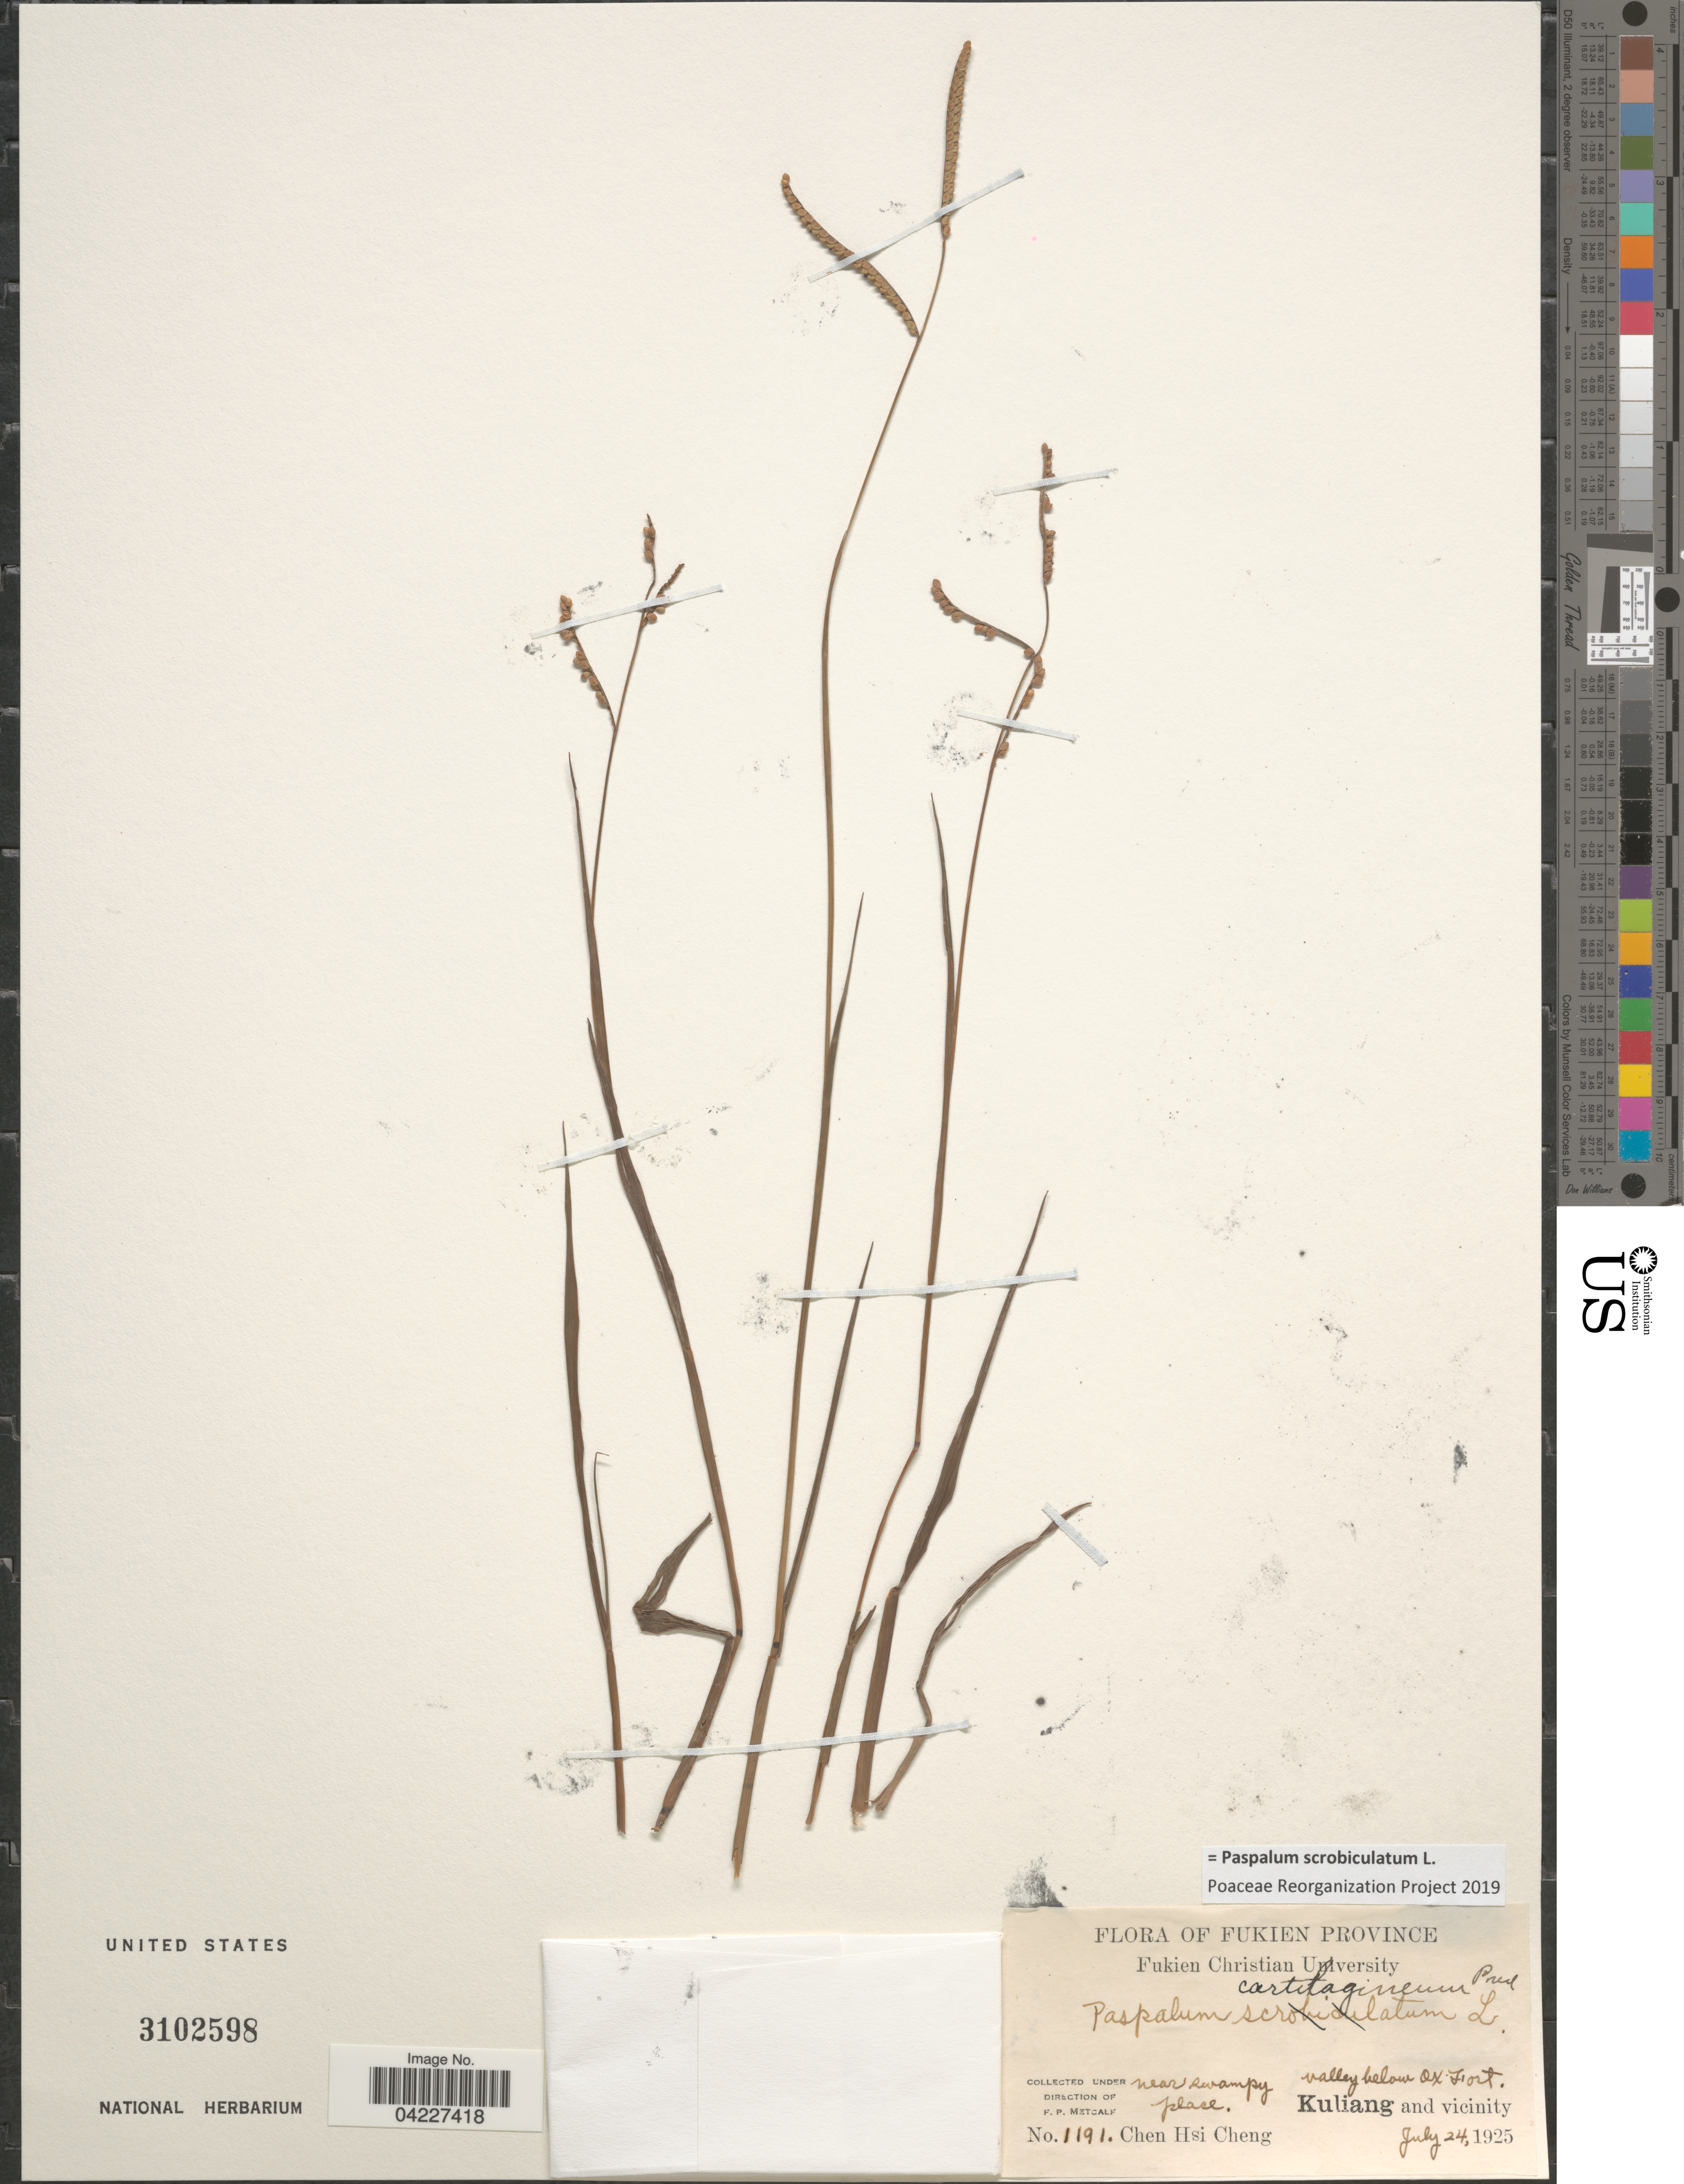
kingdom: Plantae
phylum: Tracheophyta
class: Liliopsida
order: Poales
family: Poaceae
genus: Paspalum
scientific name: Paspalum scrobiculatum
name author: L.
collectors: Chen Hsi Cheng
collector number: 1191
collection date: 1925-07-24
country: China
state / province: Fujian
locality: Fukien Province. Valley below Ox-Fort. Kuliang and vicinity.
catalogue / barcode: US 3102598